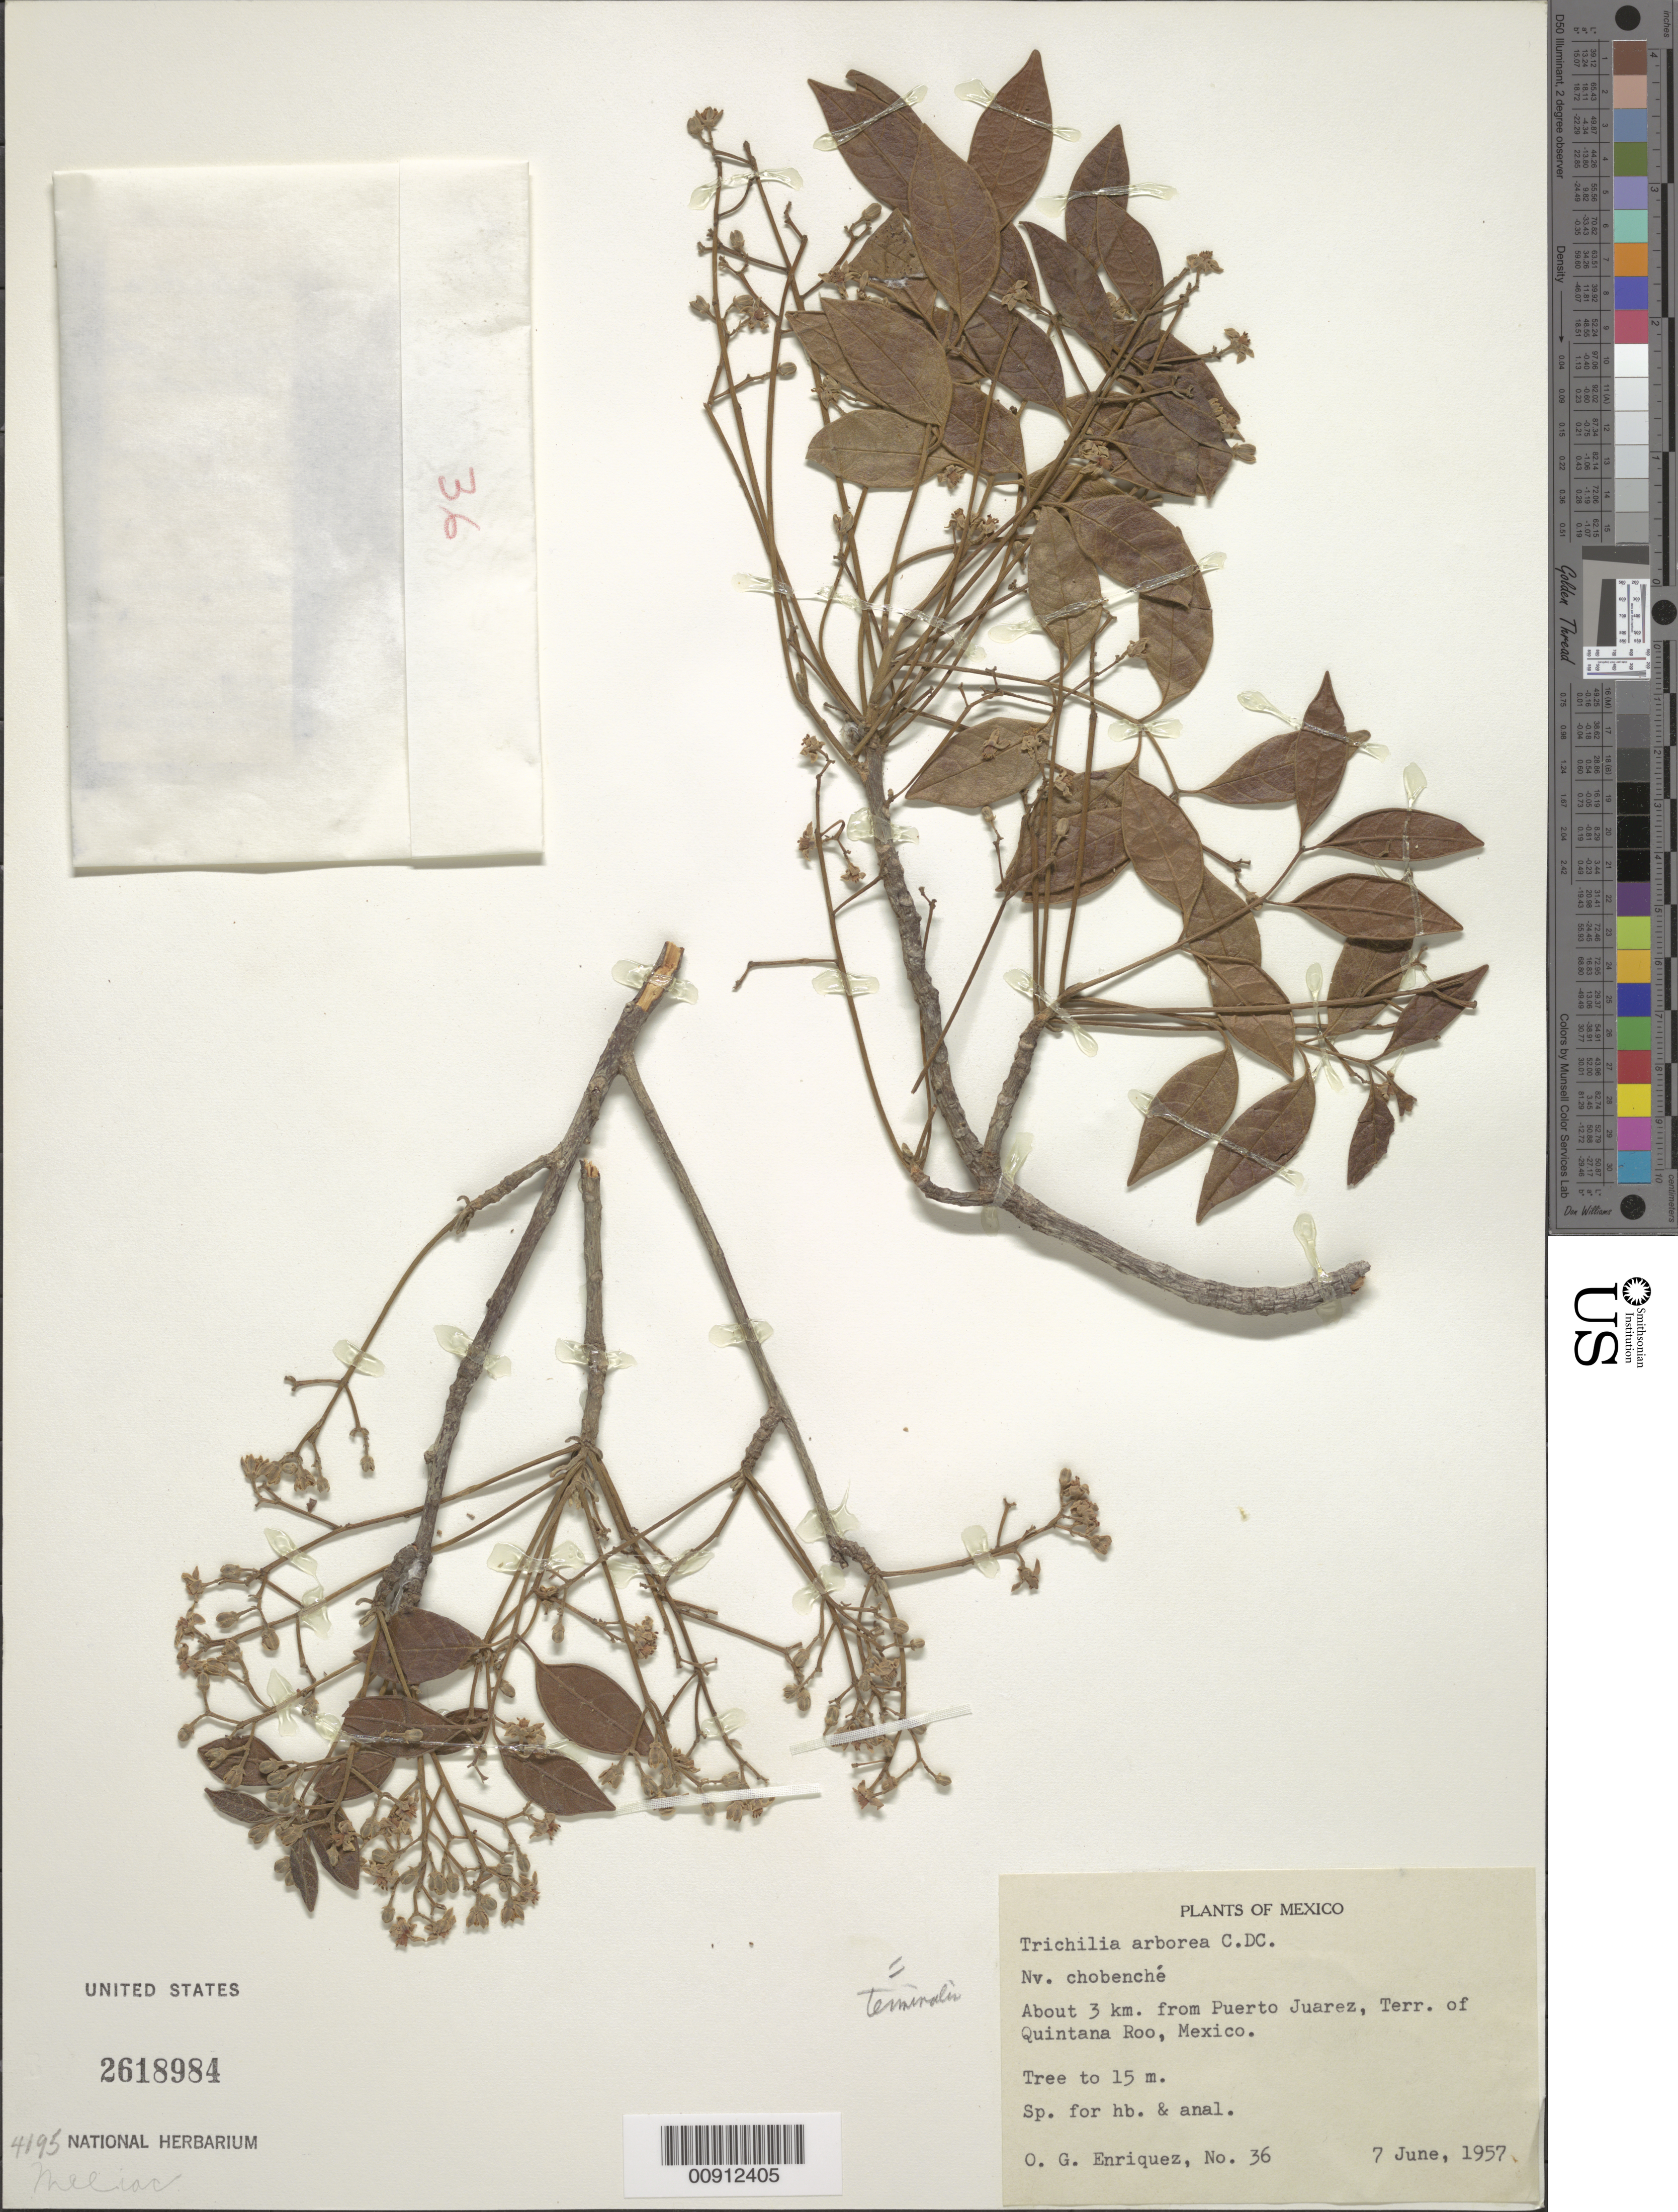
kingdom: Plantae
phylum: Tracheophyta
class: Magnoliopsida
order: Sapindales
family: Meliaceae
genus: Trichilia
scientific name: Trichilia terminalis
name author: Jacq.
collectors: O. Enriquez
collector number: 36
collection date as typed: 07 Jun 1957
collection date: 1957-06-07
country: Mexico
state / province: Quintana Roo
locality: About 3 km. from Puerto Juárez, Terr. of Quintana Roo.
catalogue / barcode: US 2618984